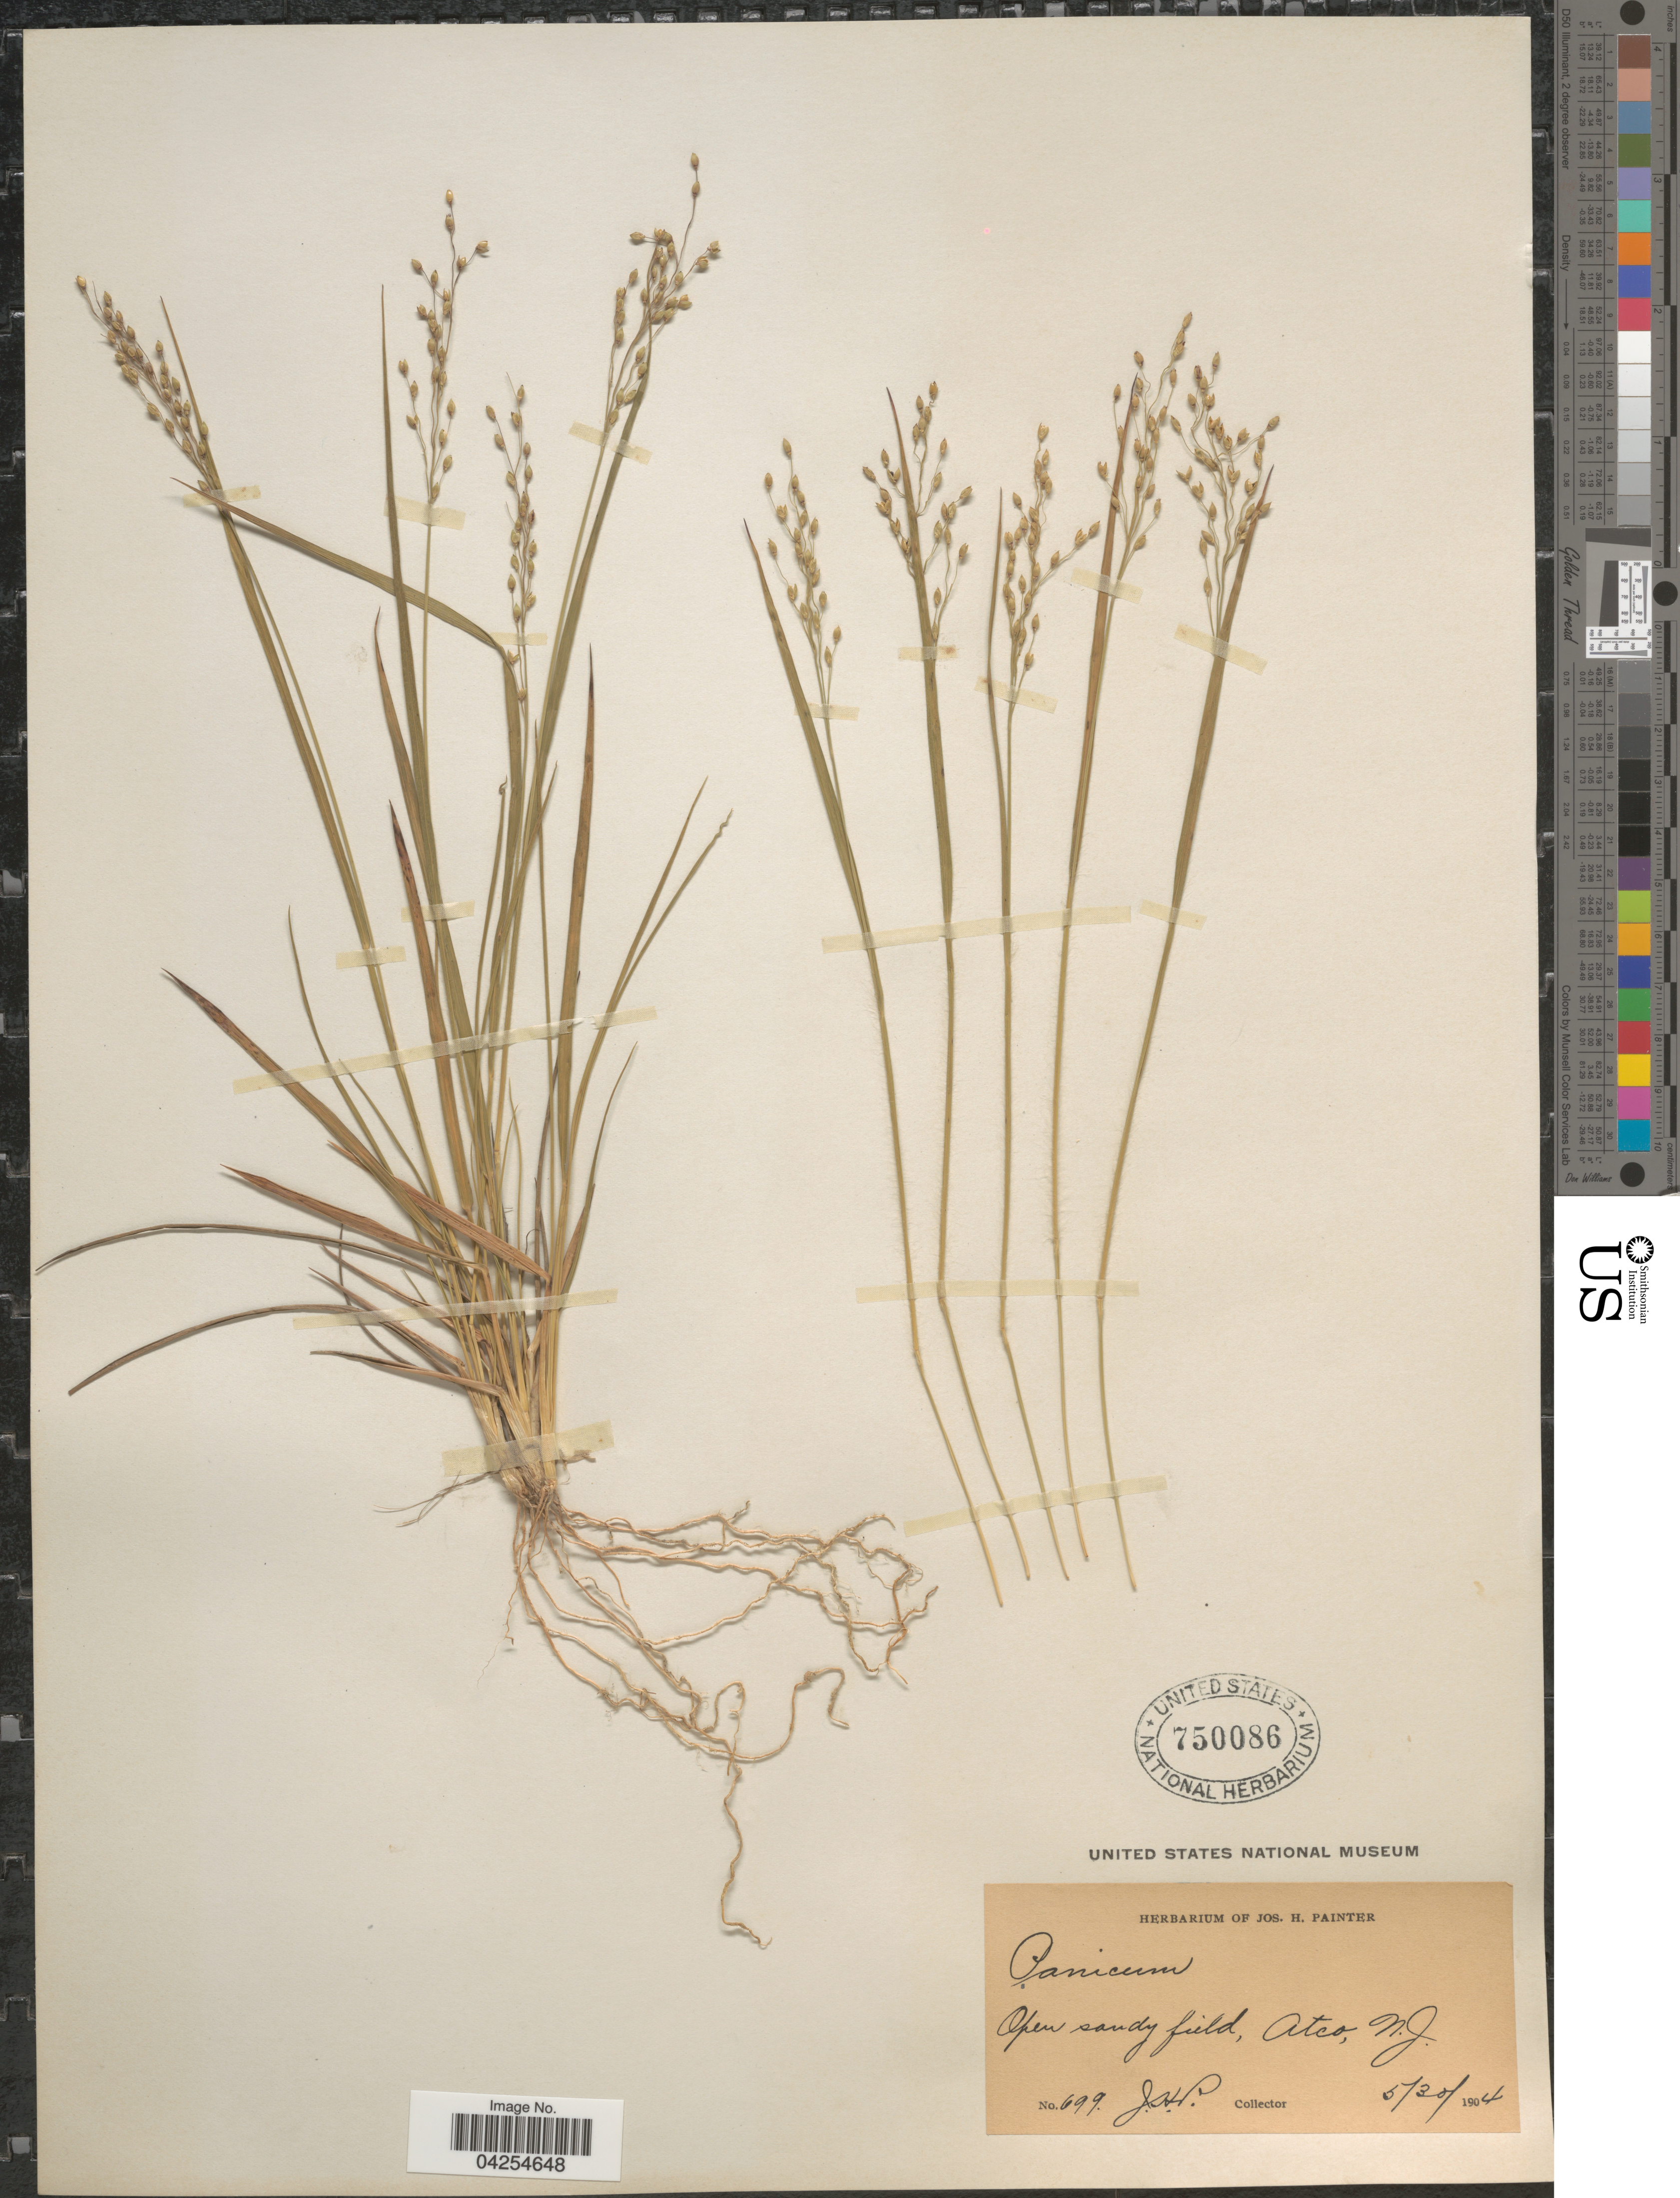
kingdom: Plantae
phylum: Tracheophyta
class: Liliopsida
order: Poales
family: Poaceae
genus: Dichanthelium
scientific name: Dichanthelium depauperatum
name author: (Muhl.) Gould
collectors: J. H. Painter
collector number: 699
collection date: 1904-05-30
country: United States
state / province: New Jersey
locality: Open sandy field, Atco.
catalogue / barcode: US 750086